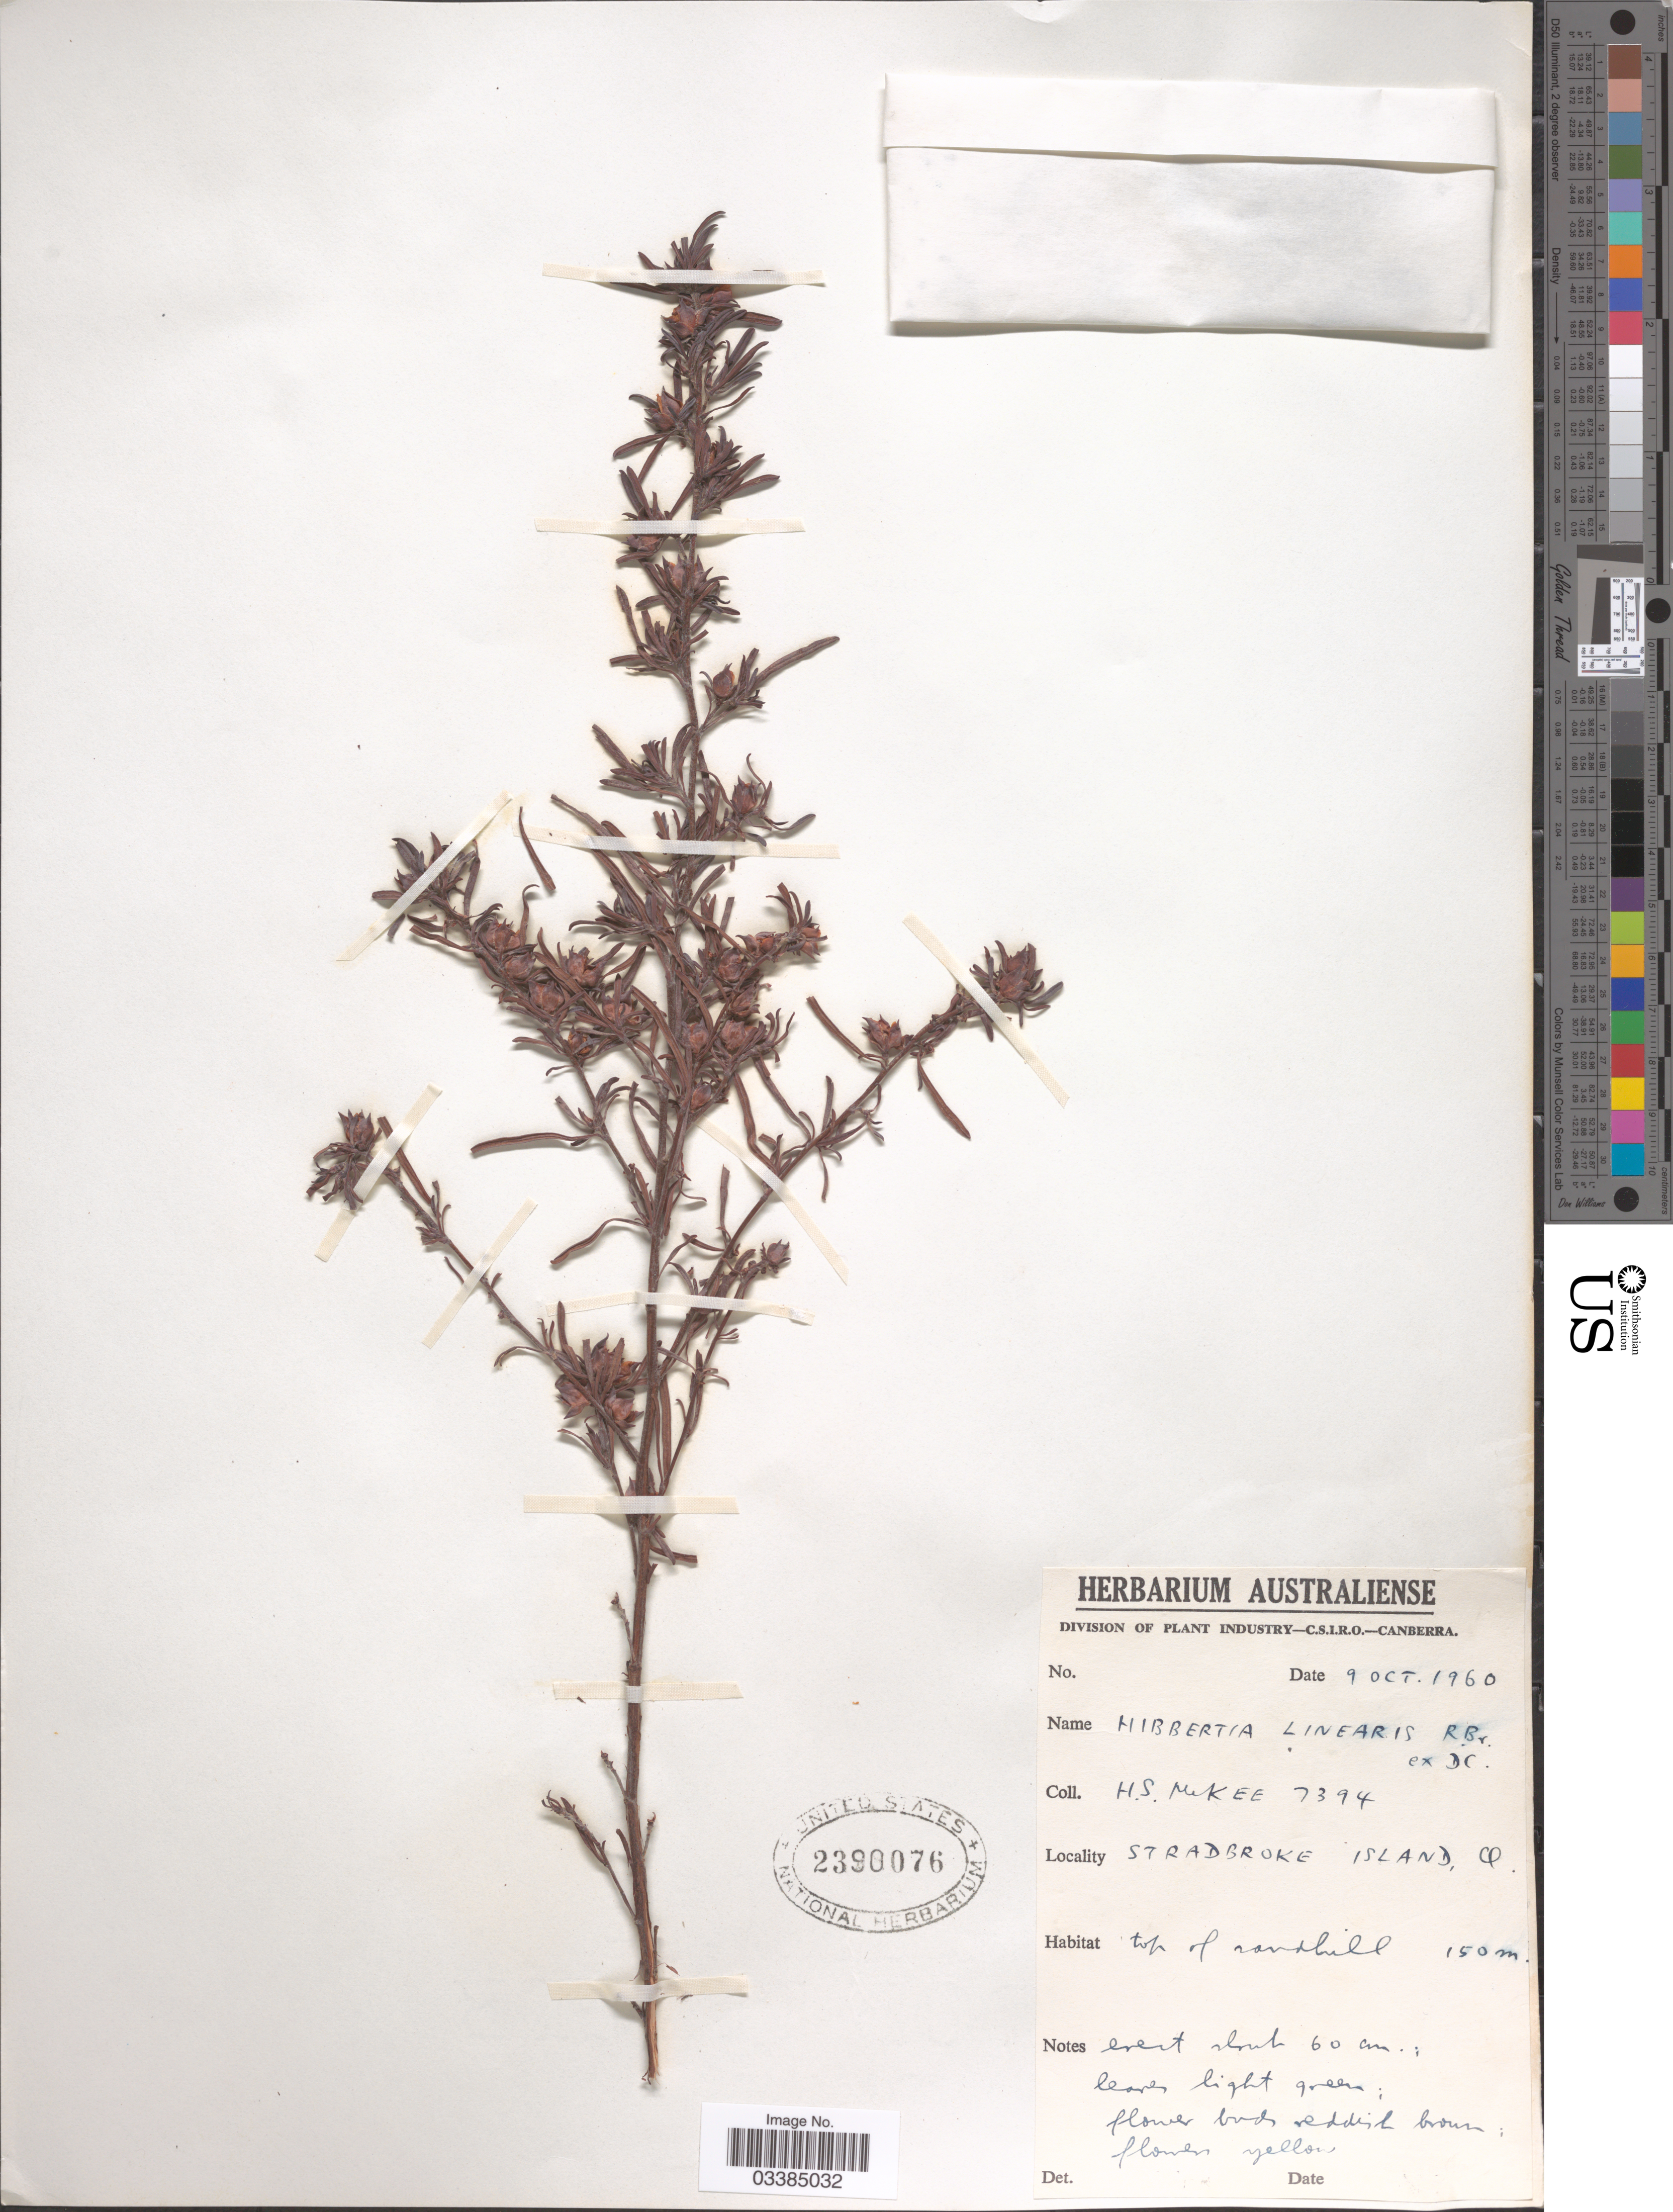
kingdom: Plantae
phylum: Tracheophyta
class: Magnoliopsida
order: Dilleniales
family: Dilleniaceae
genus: Hibbertia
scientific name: Hibbertia linearis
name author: R. Br. ex DC.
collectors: H. S. McKee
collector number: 7394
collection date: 1960-10-09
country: Australia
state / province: Queensland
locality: Stradbroke Island, Q. Top of sandhill.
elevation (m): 150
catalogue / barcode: US 2390076